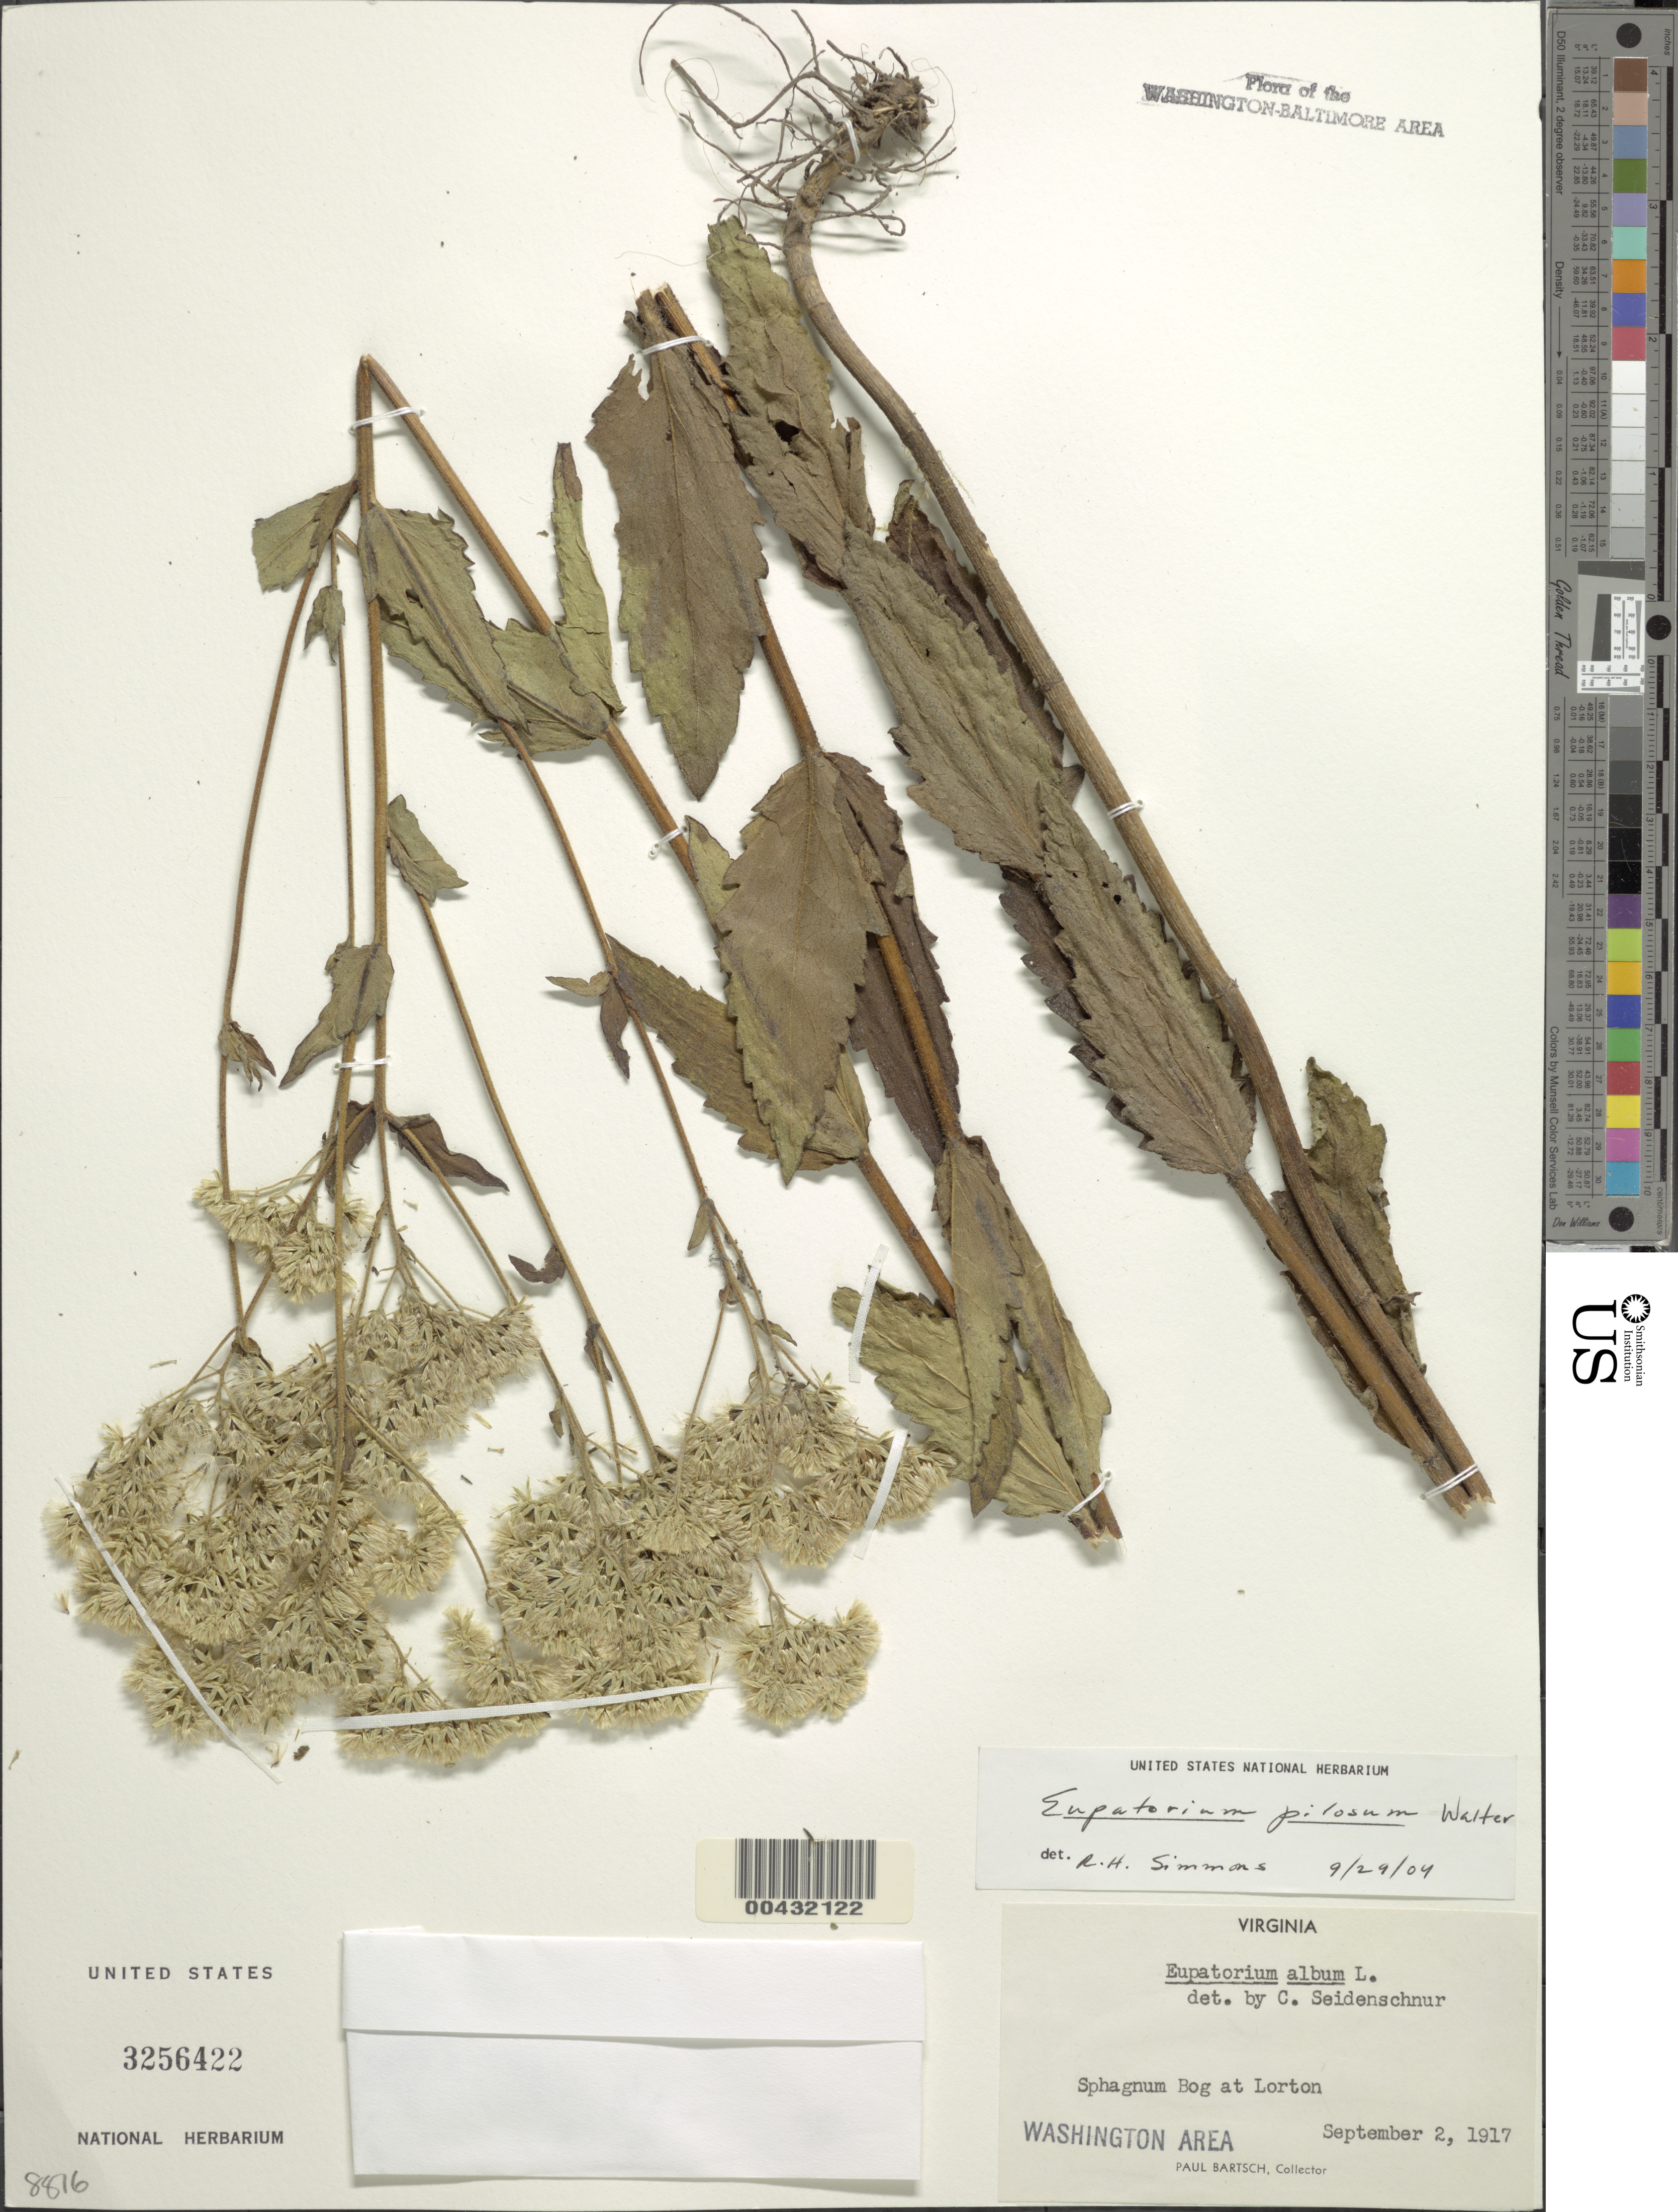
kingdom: Plantae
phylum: Tracheophyta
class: Magnoliopsida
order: Asterales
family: Asteraceae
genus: Eupatorium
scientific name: Eupatorium pilosum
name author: Walter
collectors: P. Bartsch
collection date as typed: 02 Sep 1917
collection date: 1917-09-02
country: United States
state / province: Virginia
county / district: Fairfax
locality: Lorton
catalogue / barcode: US 3256422